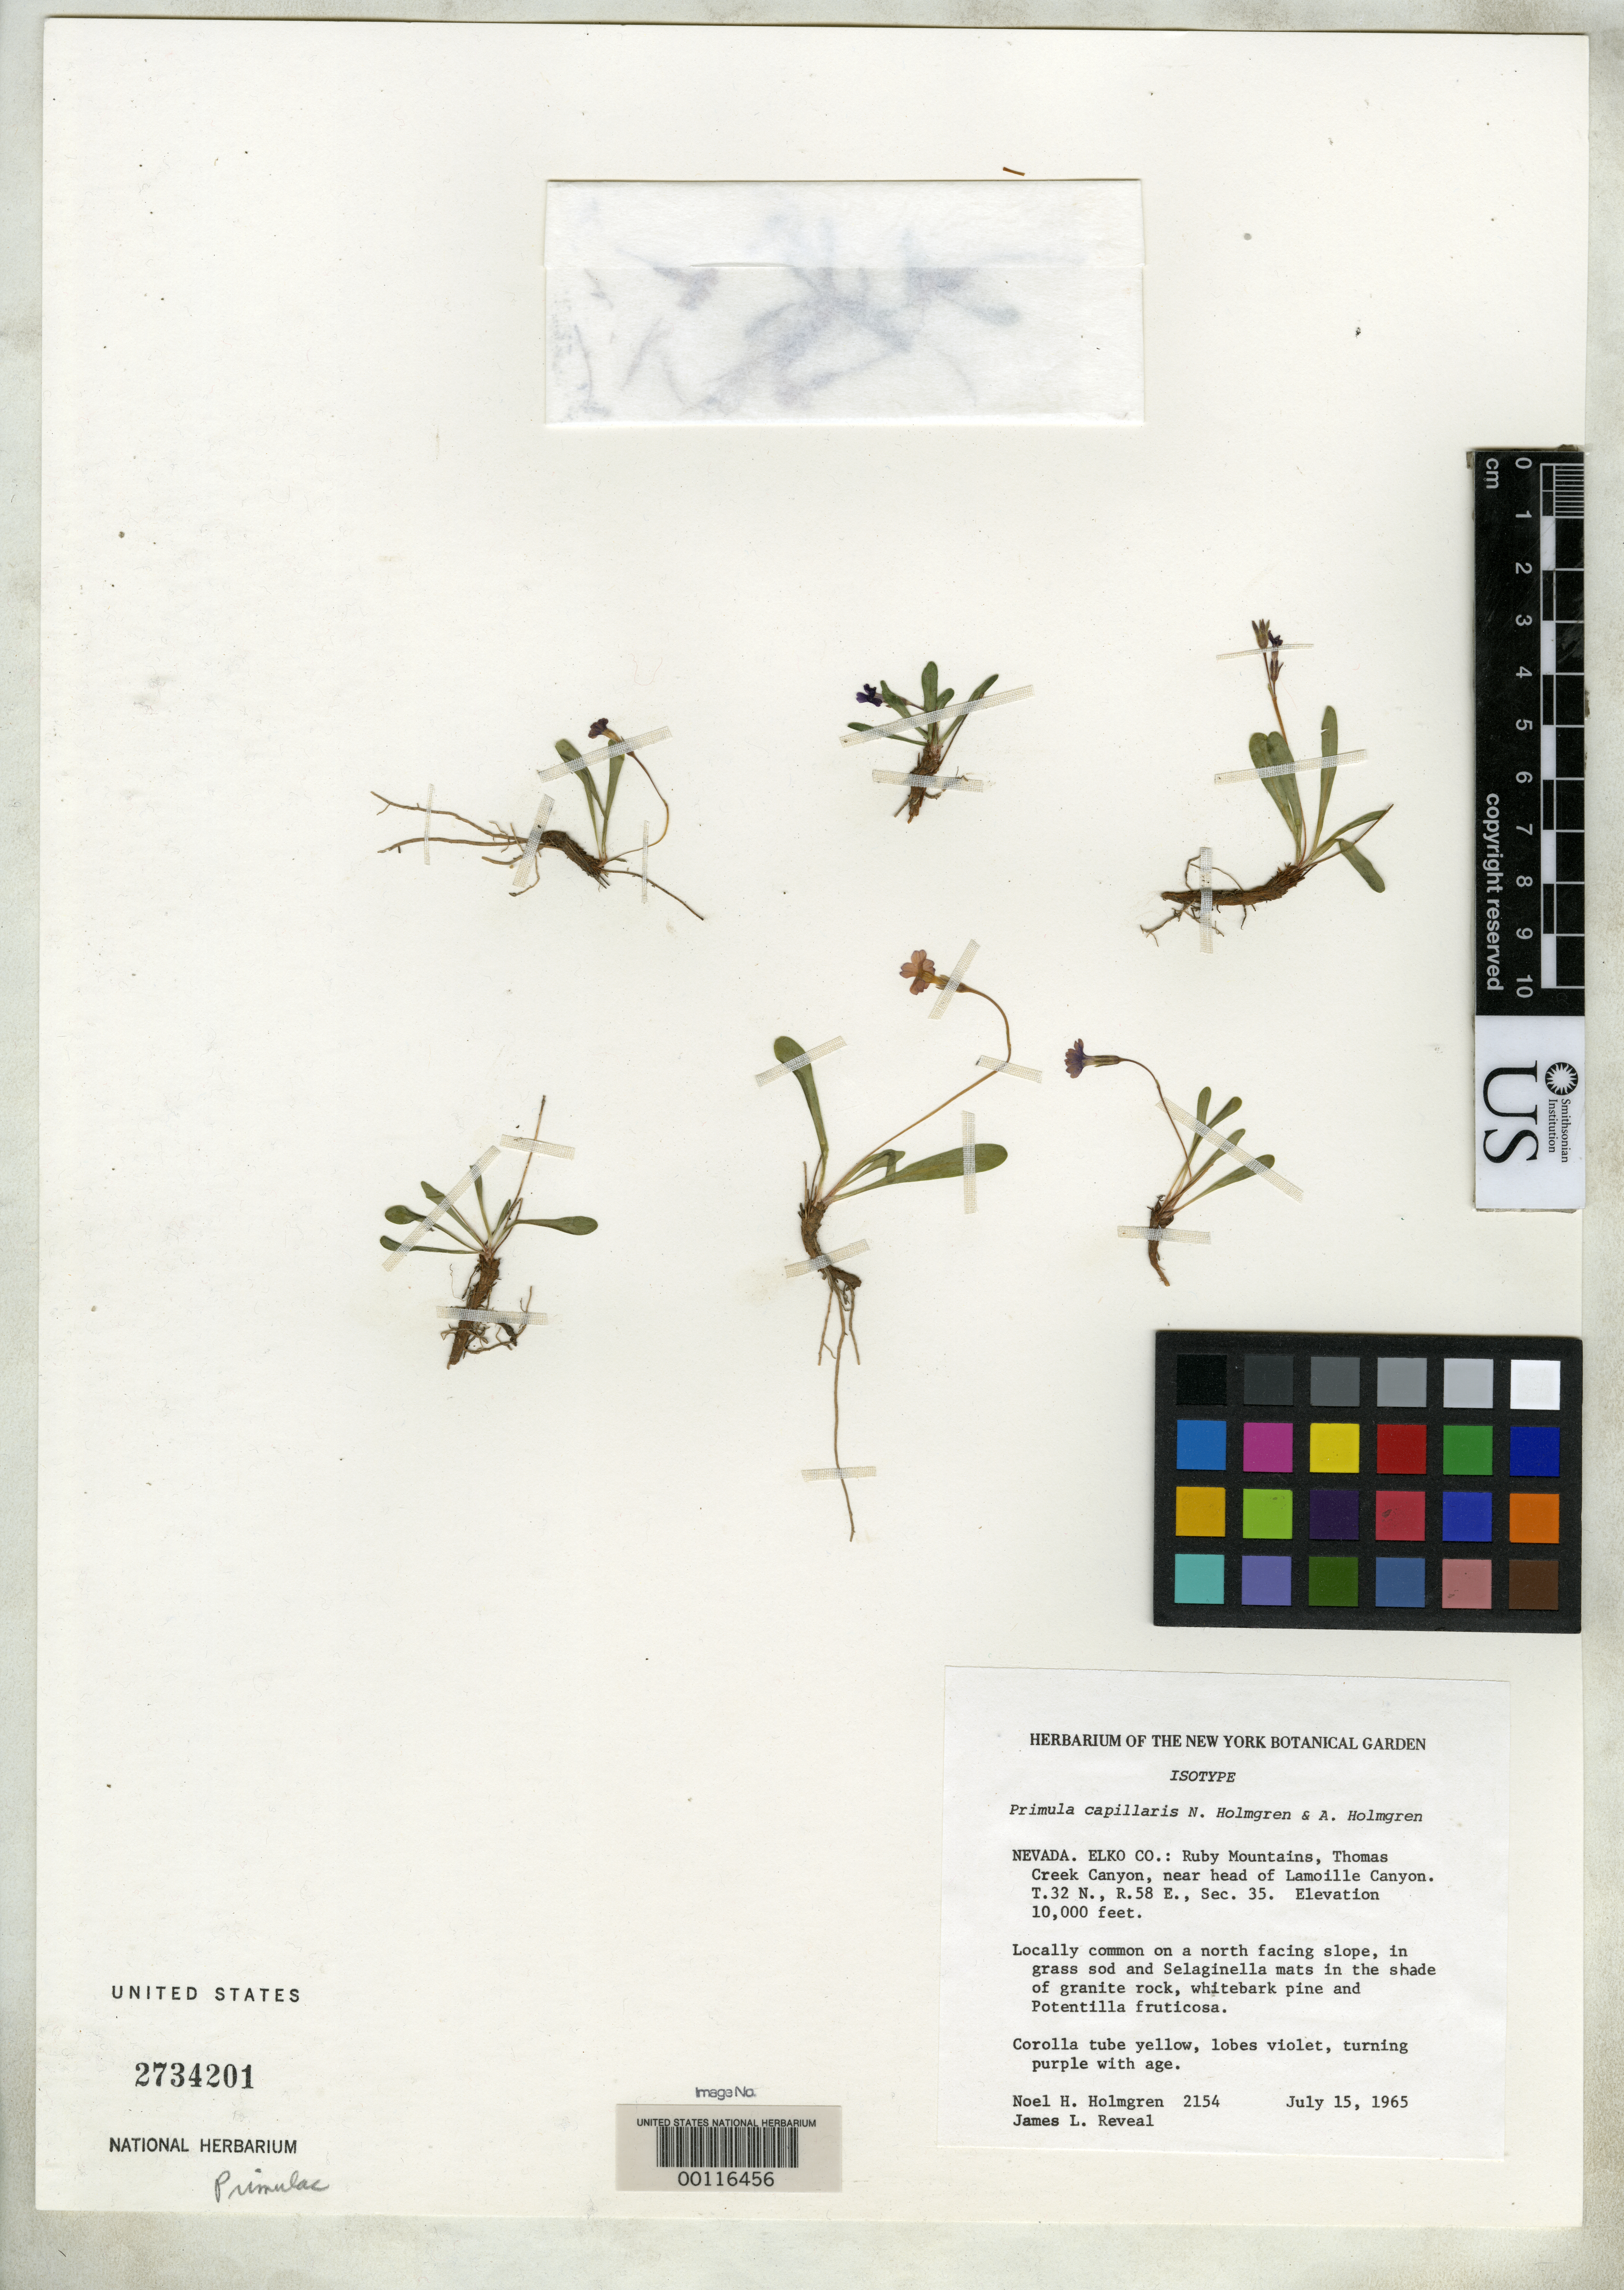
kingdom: Plantae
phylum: Tracheophyta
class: Magnoliopsida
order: Ericales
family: Primulaceae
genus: Primula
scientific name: Primula capillaris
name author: N.H. Holmgren & A.H. Holmgren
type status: Isotype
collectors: N. H. Holmgren & J. L. Reveal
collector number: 2154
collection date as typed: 15 Jul 1965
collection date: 1965-07-15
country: United States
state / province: Nevada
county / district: Elko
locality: Ruby Mts., Thomas Creek Canyon.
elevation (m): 3048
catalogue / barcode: US 2734201